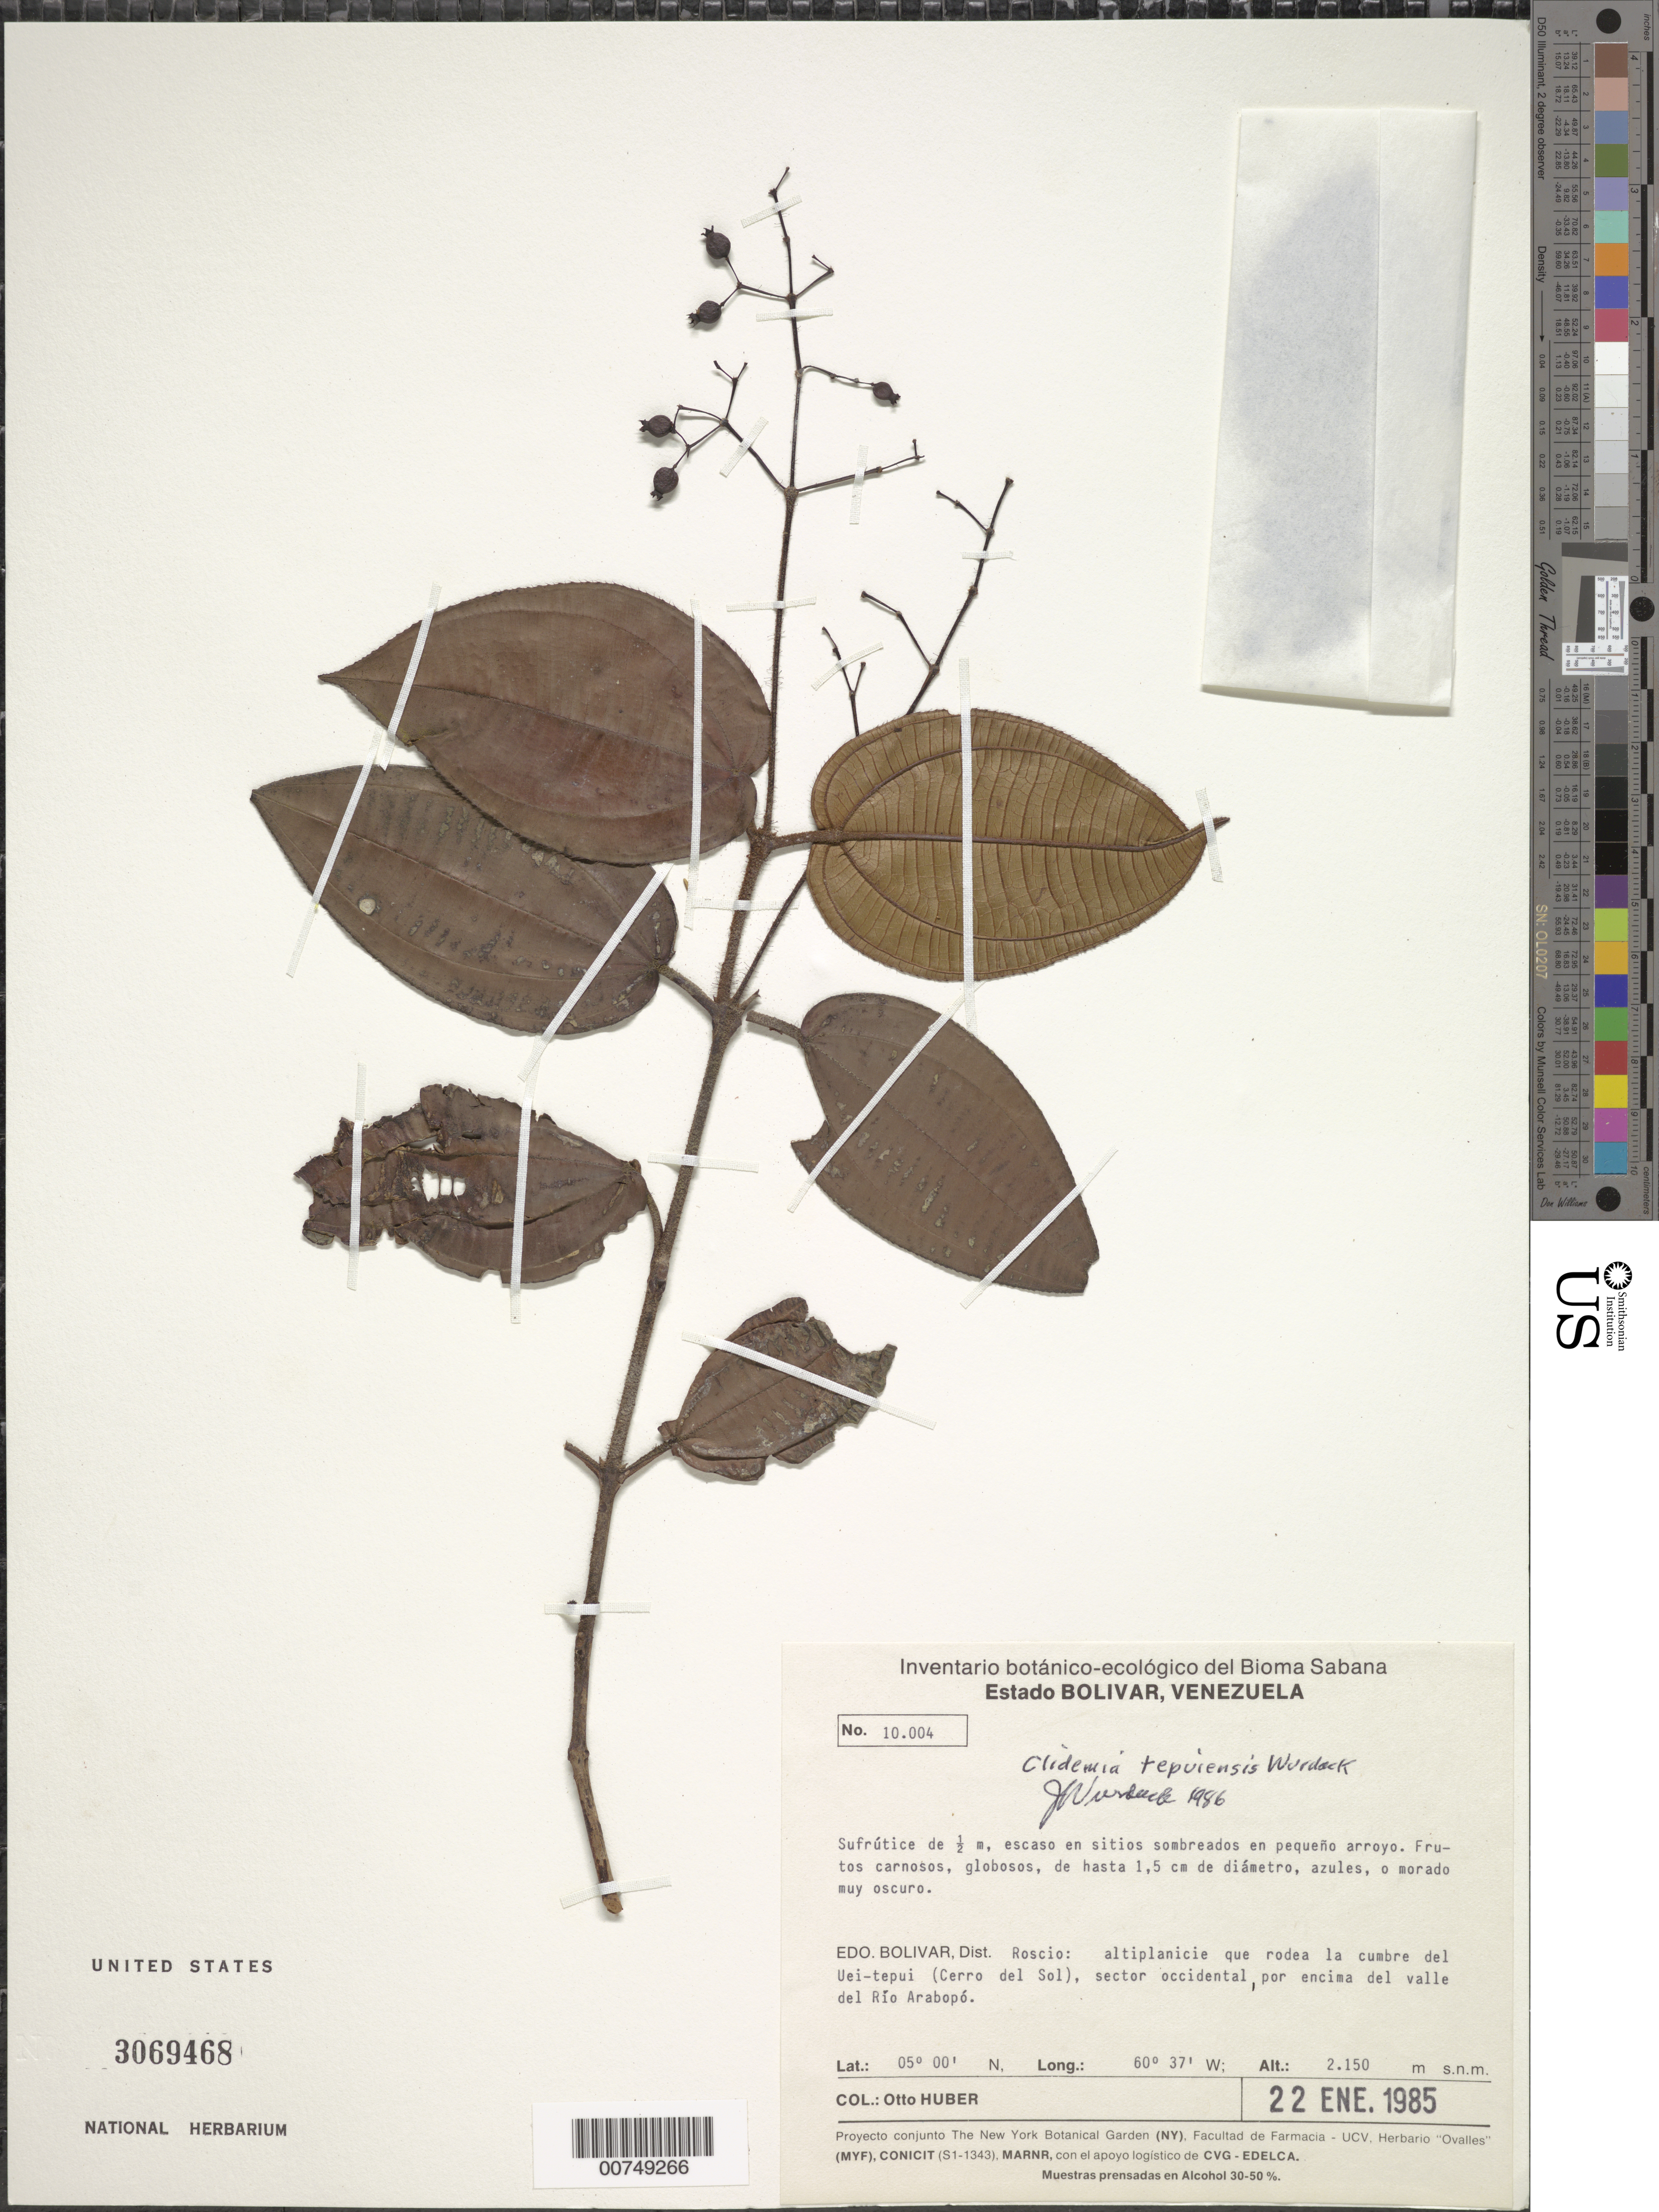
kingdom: Plantae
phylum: Tracheophyta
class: Magnoliopsida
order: Myrtales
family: Melastomataceae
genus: Clidemia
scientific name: Clidemia tepuiensis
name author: Wurdack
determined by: Wurdack, John J., (US), US (UNITED STATES)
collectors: O. Huber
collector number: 10004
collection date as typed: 22-Jan-85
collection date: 1985-01-22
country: Venezuela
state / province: Bolívar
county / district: Roscio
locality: Uei-tepuí (Cerro del Sol), sector occidental; por encima del valle del Río Arabapó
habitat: Altiplanicie que rodea la cumbre del tepui; en sitios sombreados en pequeno arroyo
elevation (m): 2150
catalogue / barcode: US 3069468